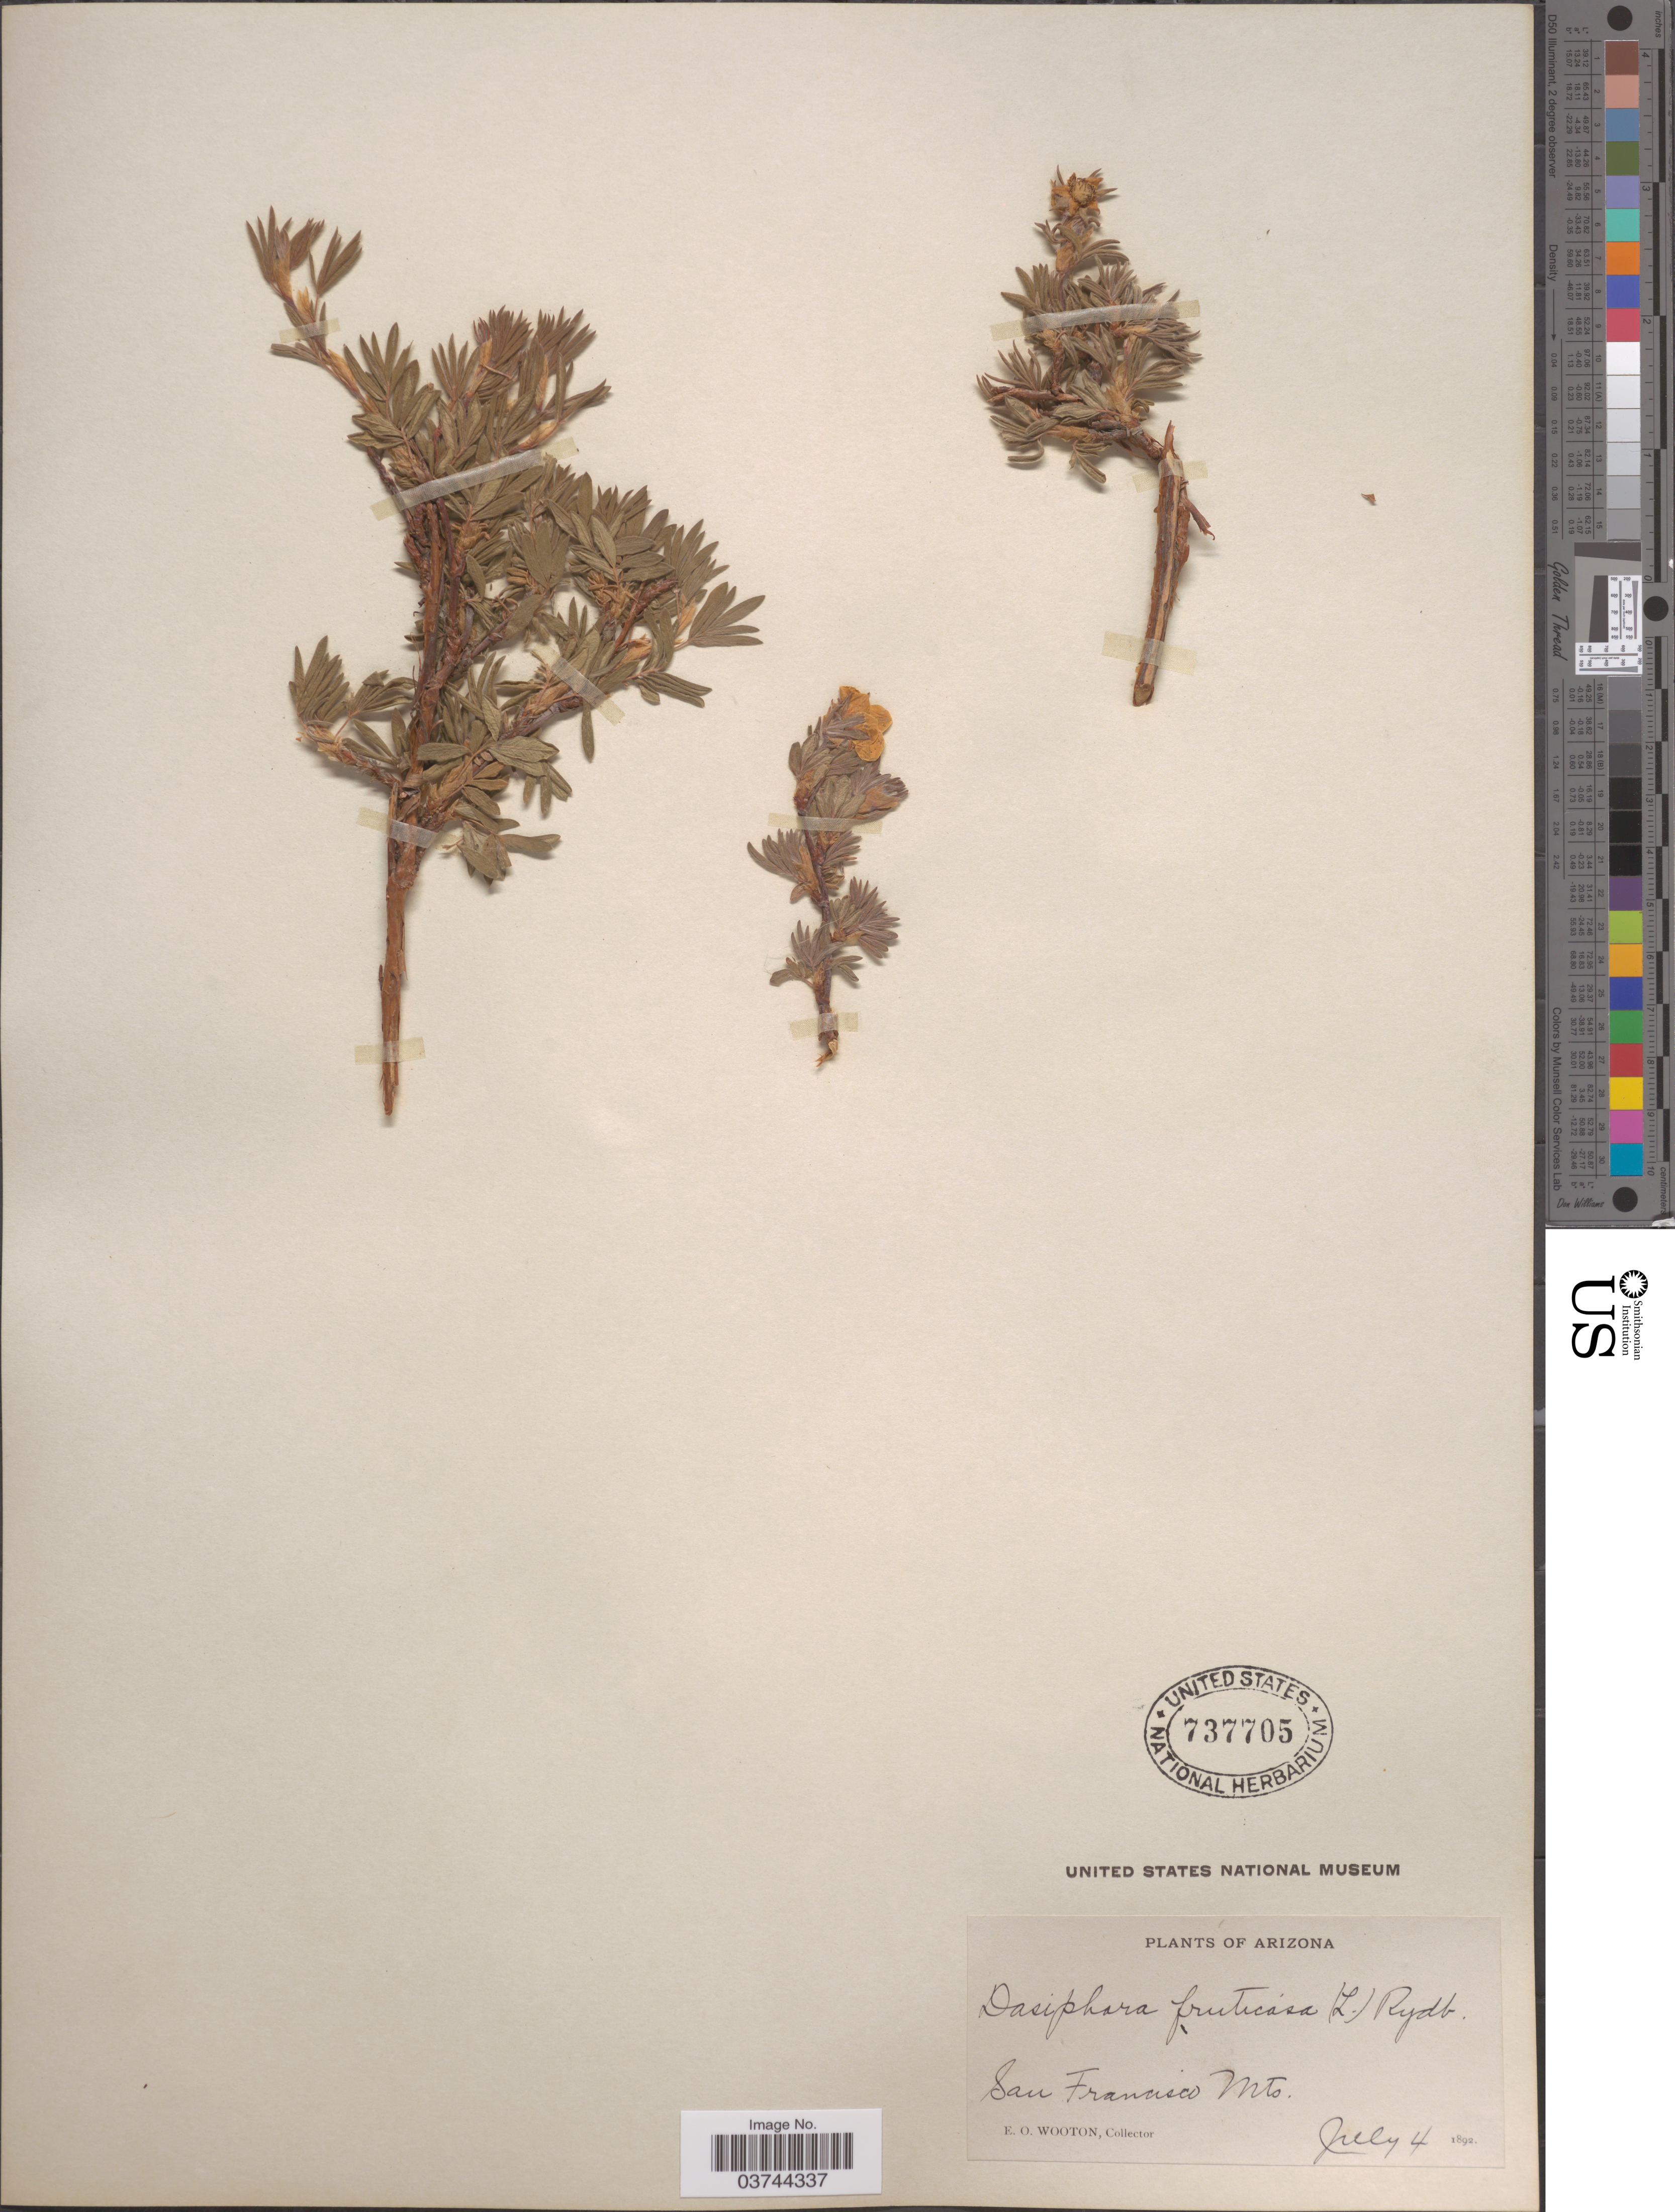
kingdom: Plantae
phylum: Tracheophyta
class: Magnoliopsida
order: Rosales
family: Rosaceae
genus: Dasiphora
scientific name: Dasiphora fruticosa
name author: (L.) Rydb.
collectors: E. O. Wooton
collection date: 1892-07-04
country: United States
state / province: Arizona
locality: San Francisco Mts.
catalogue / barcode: US 737705